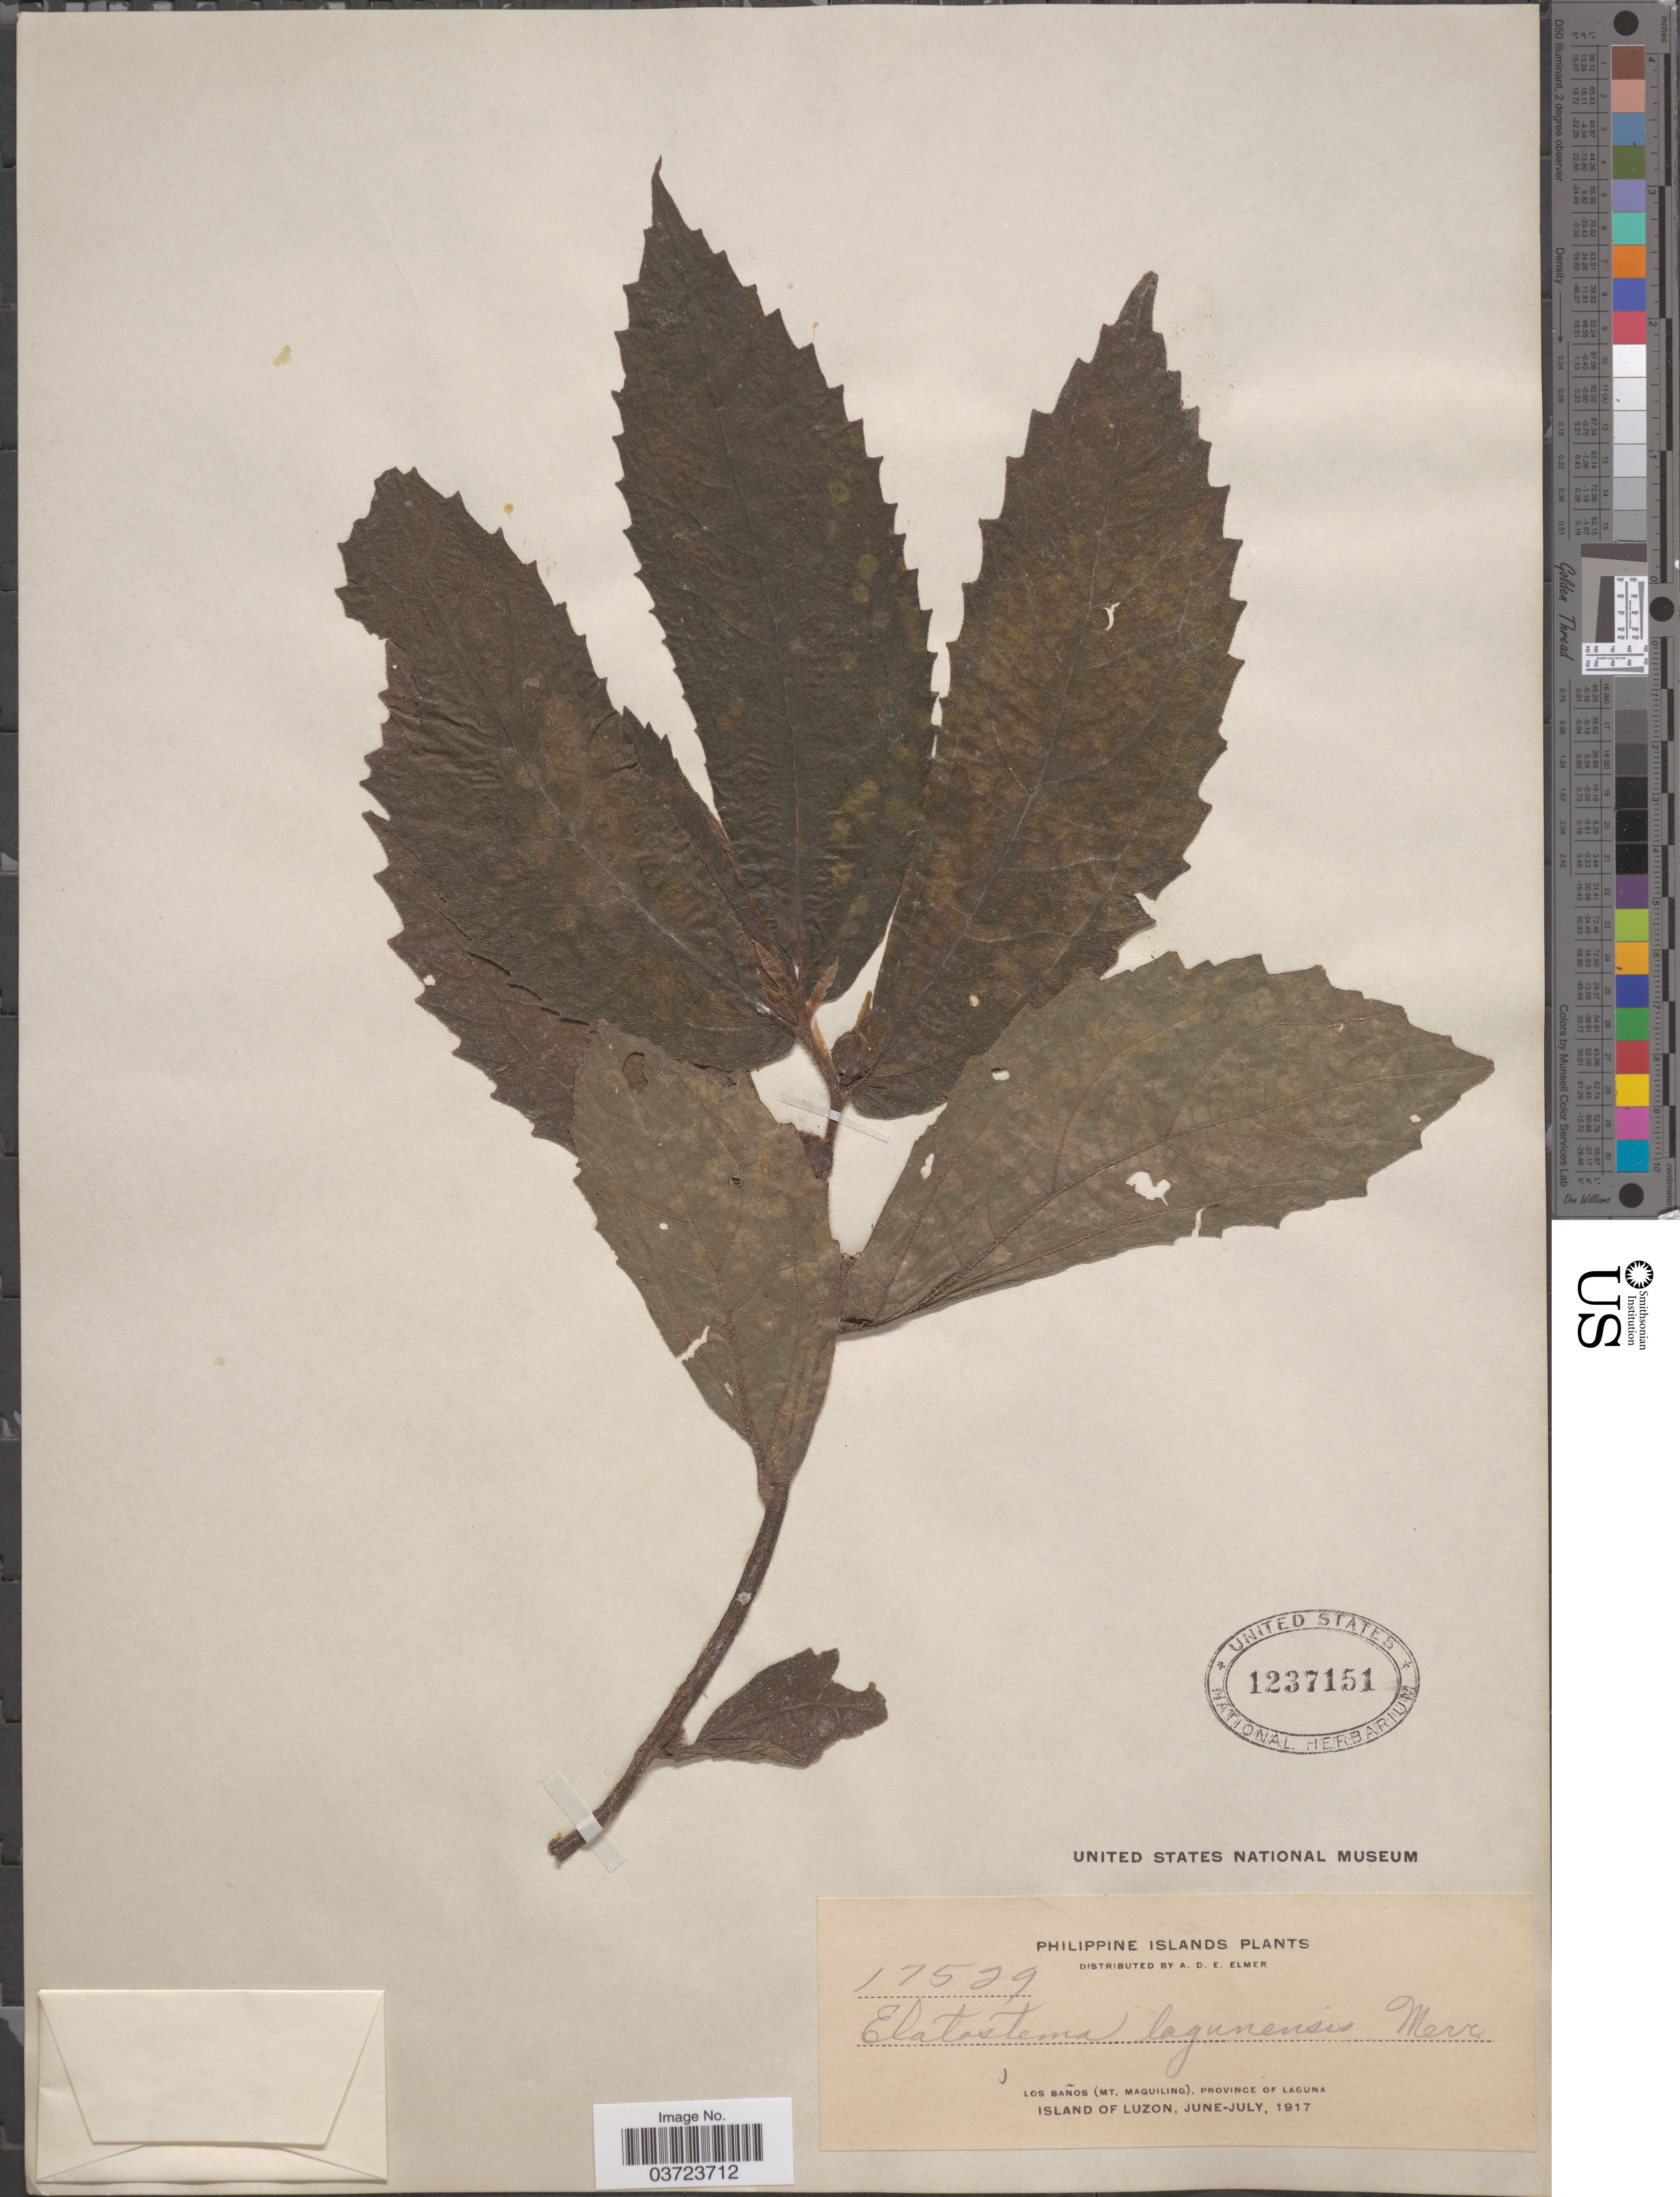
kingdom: Plantae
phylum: Tracheophyta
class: Magnoliopsida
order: Rosales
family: Urticaceae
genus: Elatostema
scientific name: Elatostema lagunense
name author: Merr. in C.B. Rob.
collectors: A. D. E. Elmer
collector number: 17529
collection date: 1917-06/1917-07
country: Philippines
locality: Los Baños (Mt. Maquiling), Province of Laguna. Island of Luzon.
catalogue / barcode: US 1237151